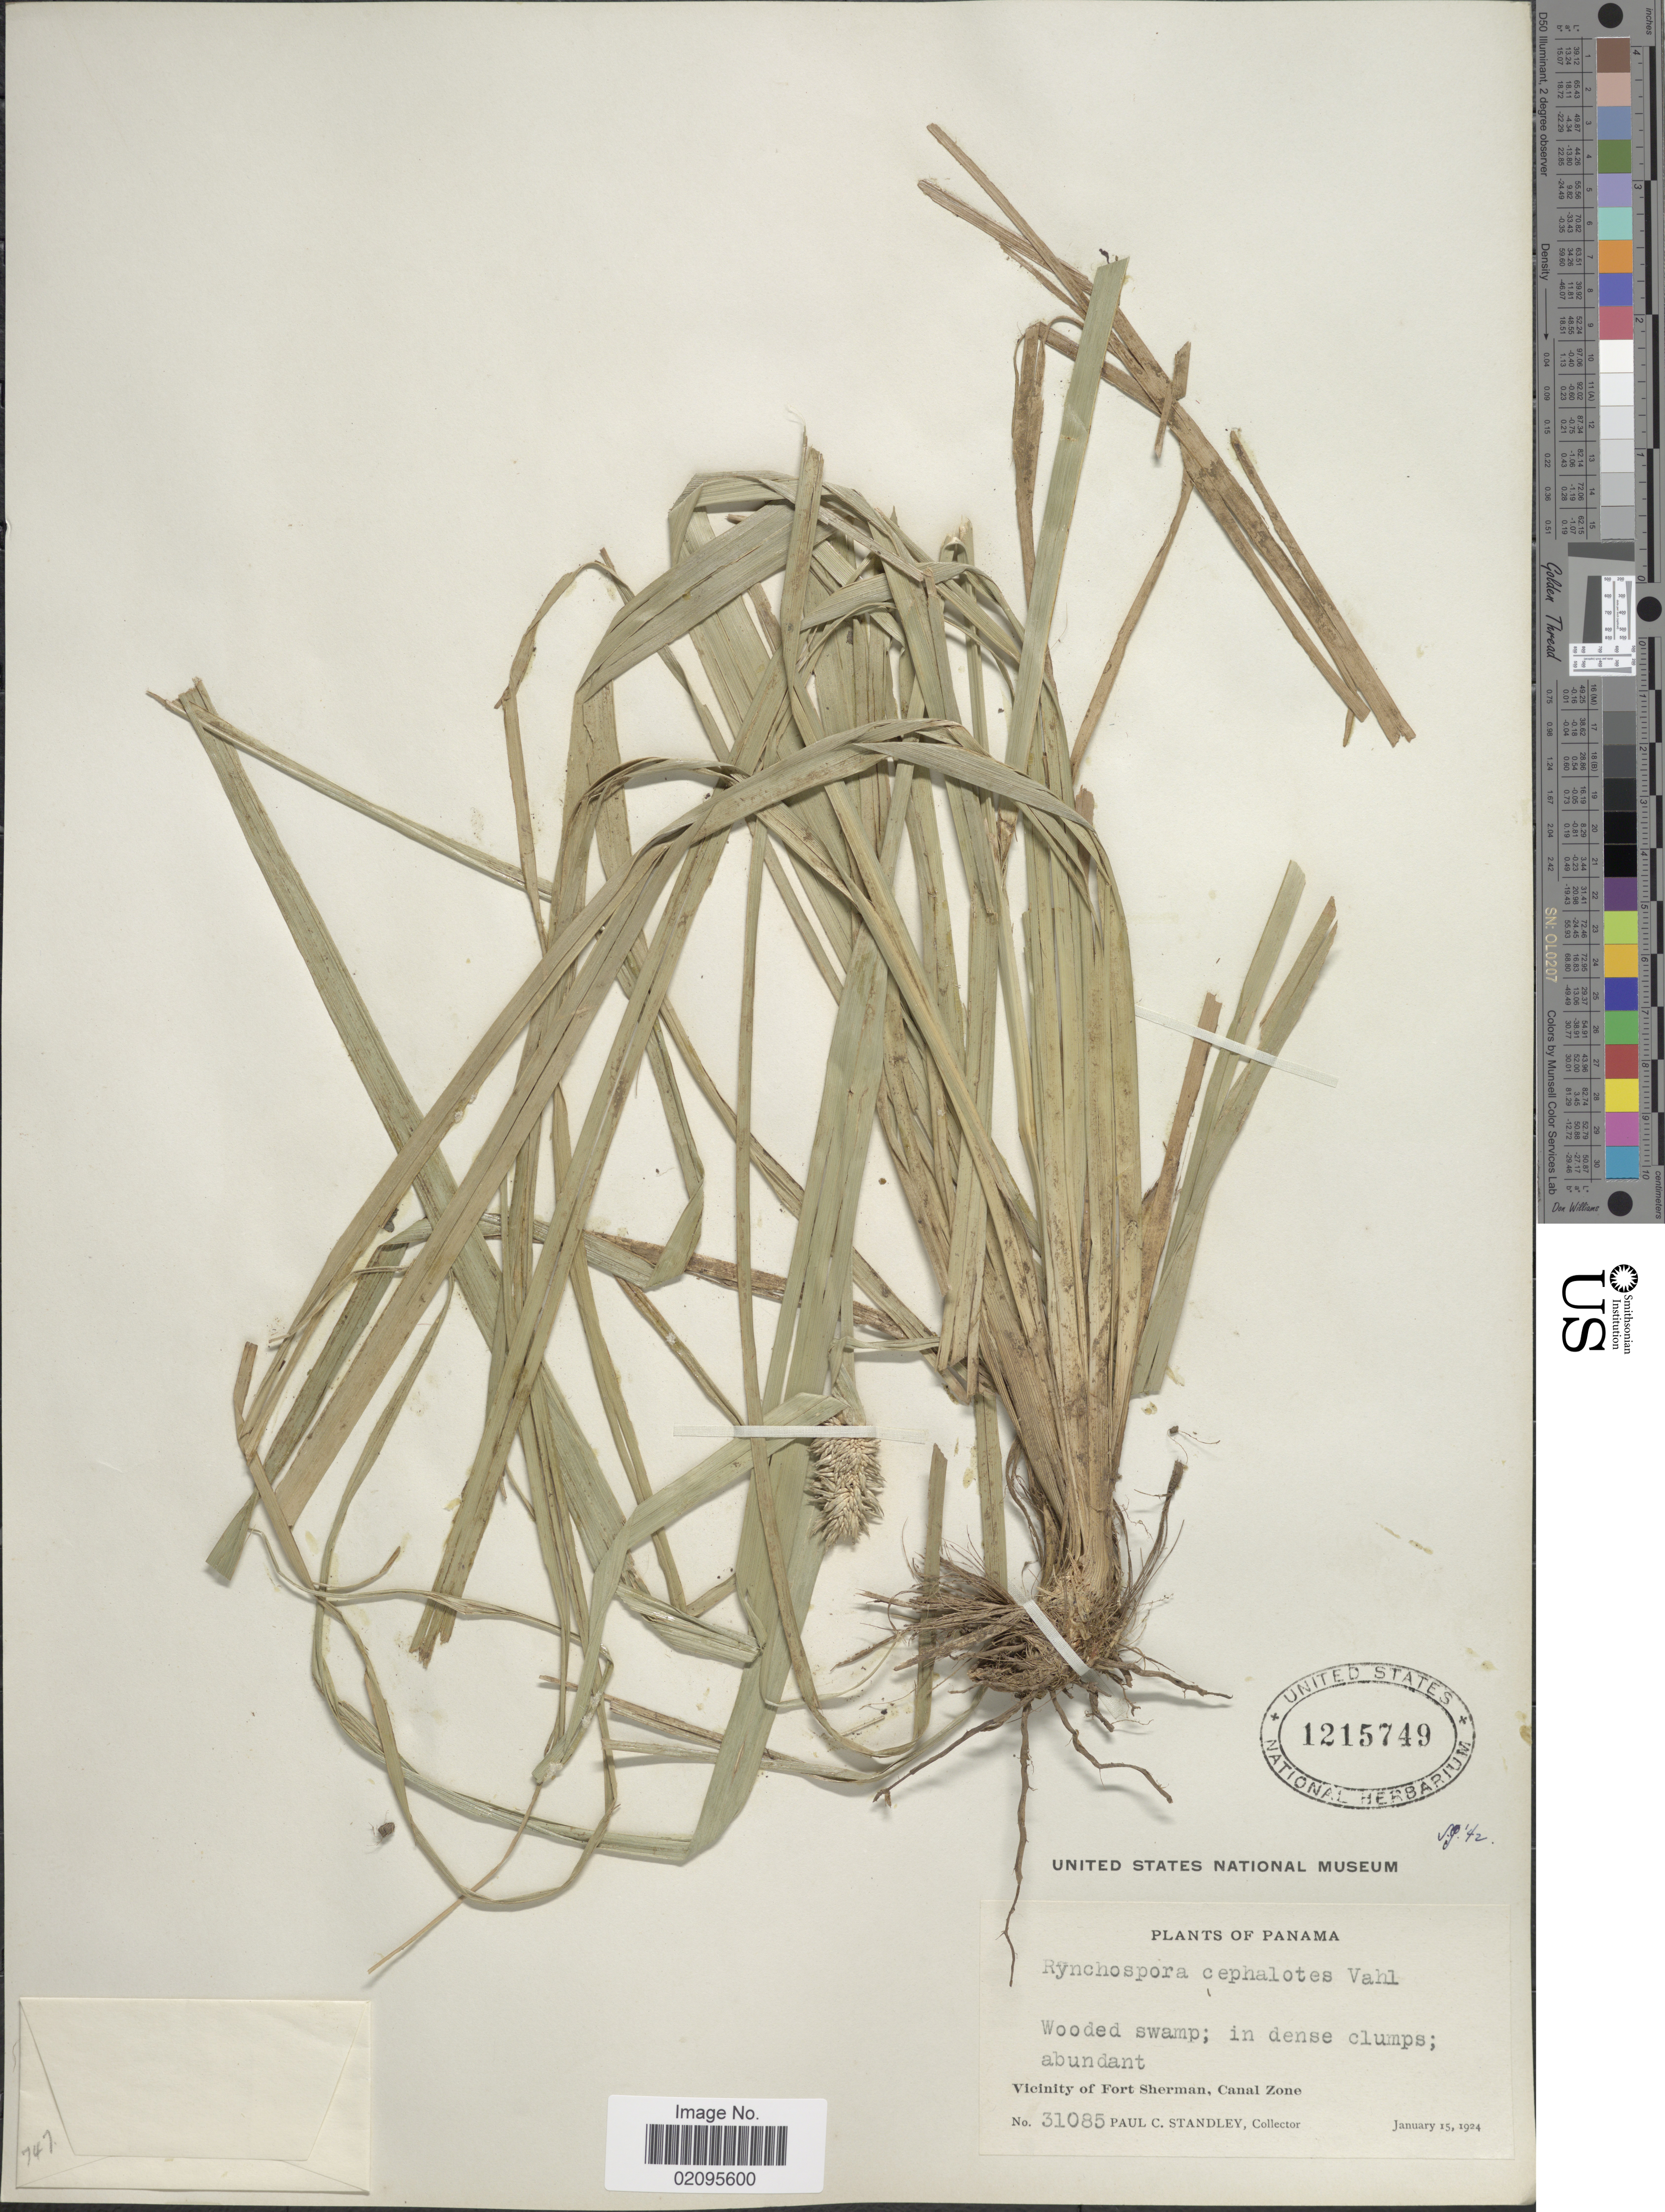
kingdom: Plantae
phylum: Tracheophyta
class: Liliopsida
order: Poales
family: Cyperaceae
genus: Rhynchospora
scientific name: Rhynchospora cephalotes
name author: (L.) Vahl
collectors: P. C. Standley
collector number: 31085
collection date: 1924-01-15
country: Panama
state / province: Colón / Panamá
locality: Wooded swamp, Vicinity of Fort Sherman, Canal Zone.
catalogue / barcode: US 1215749